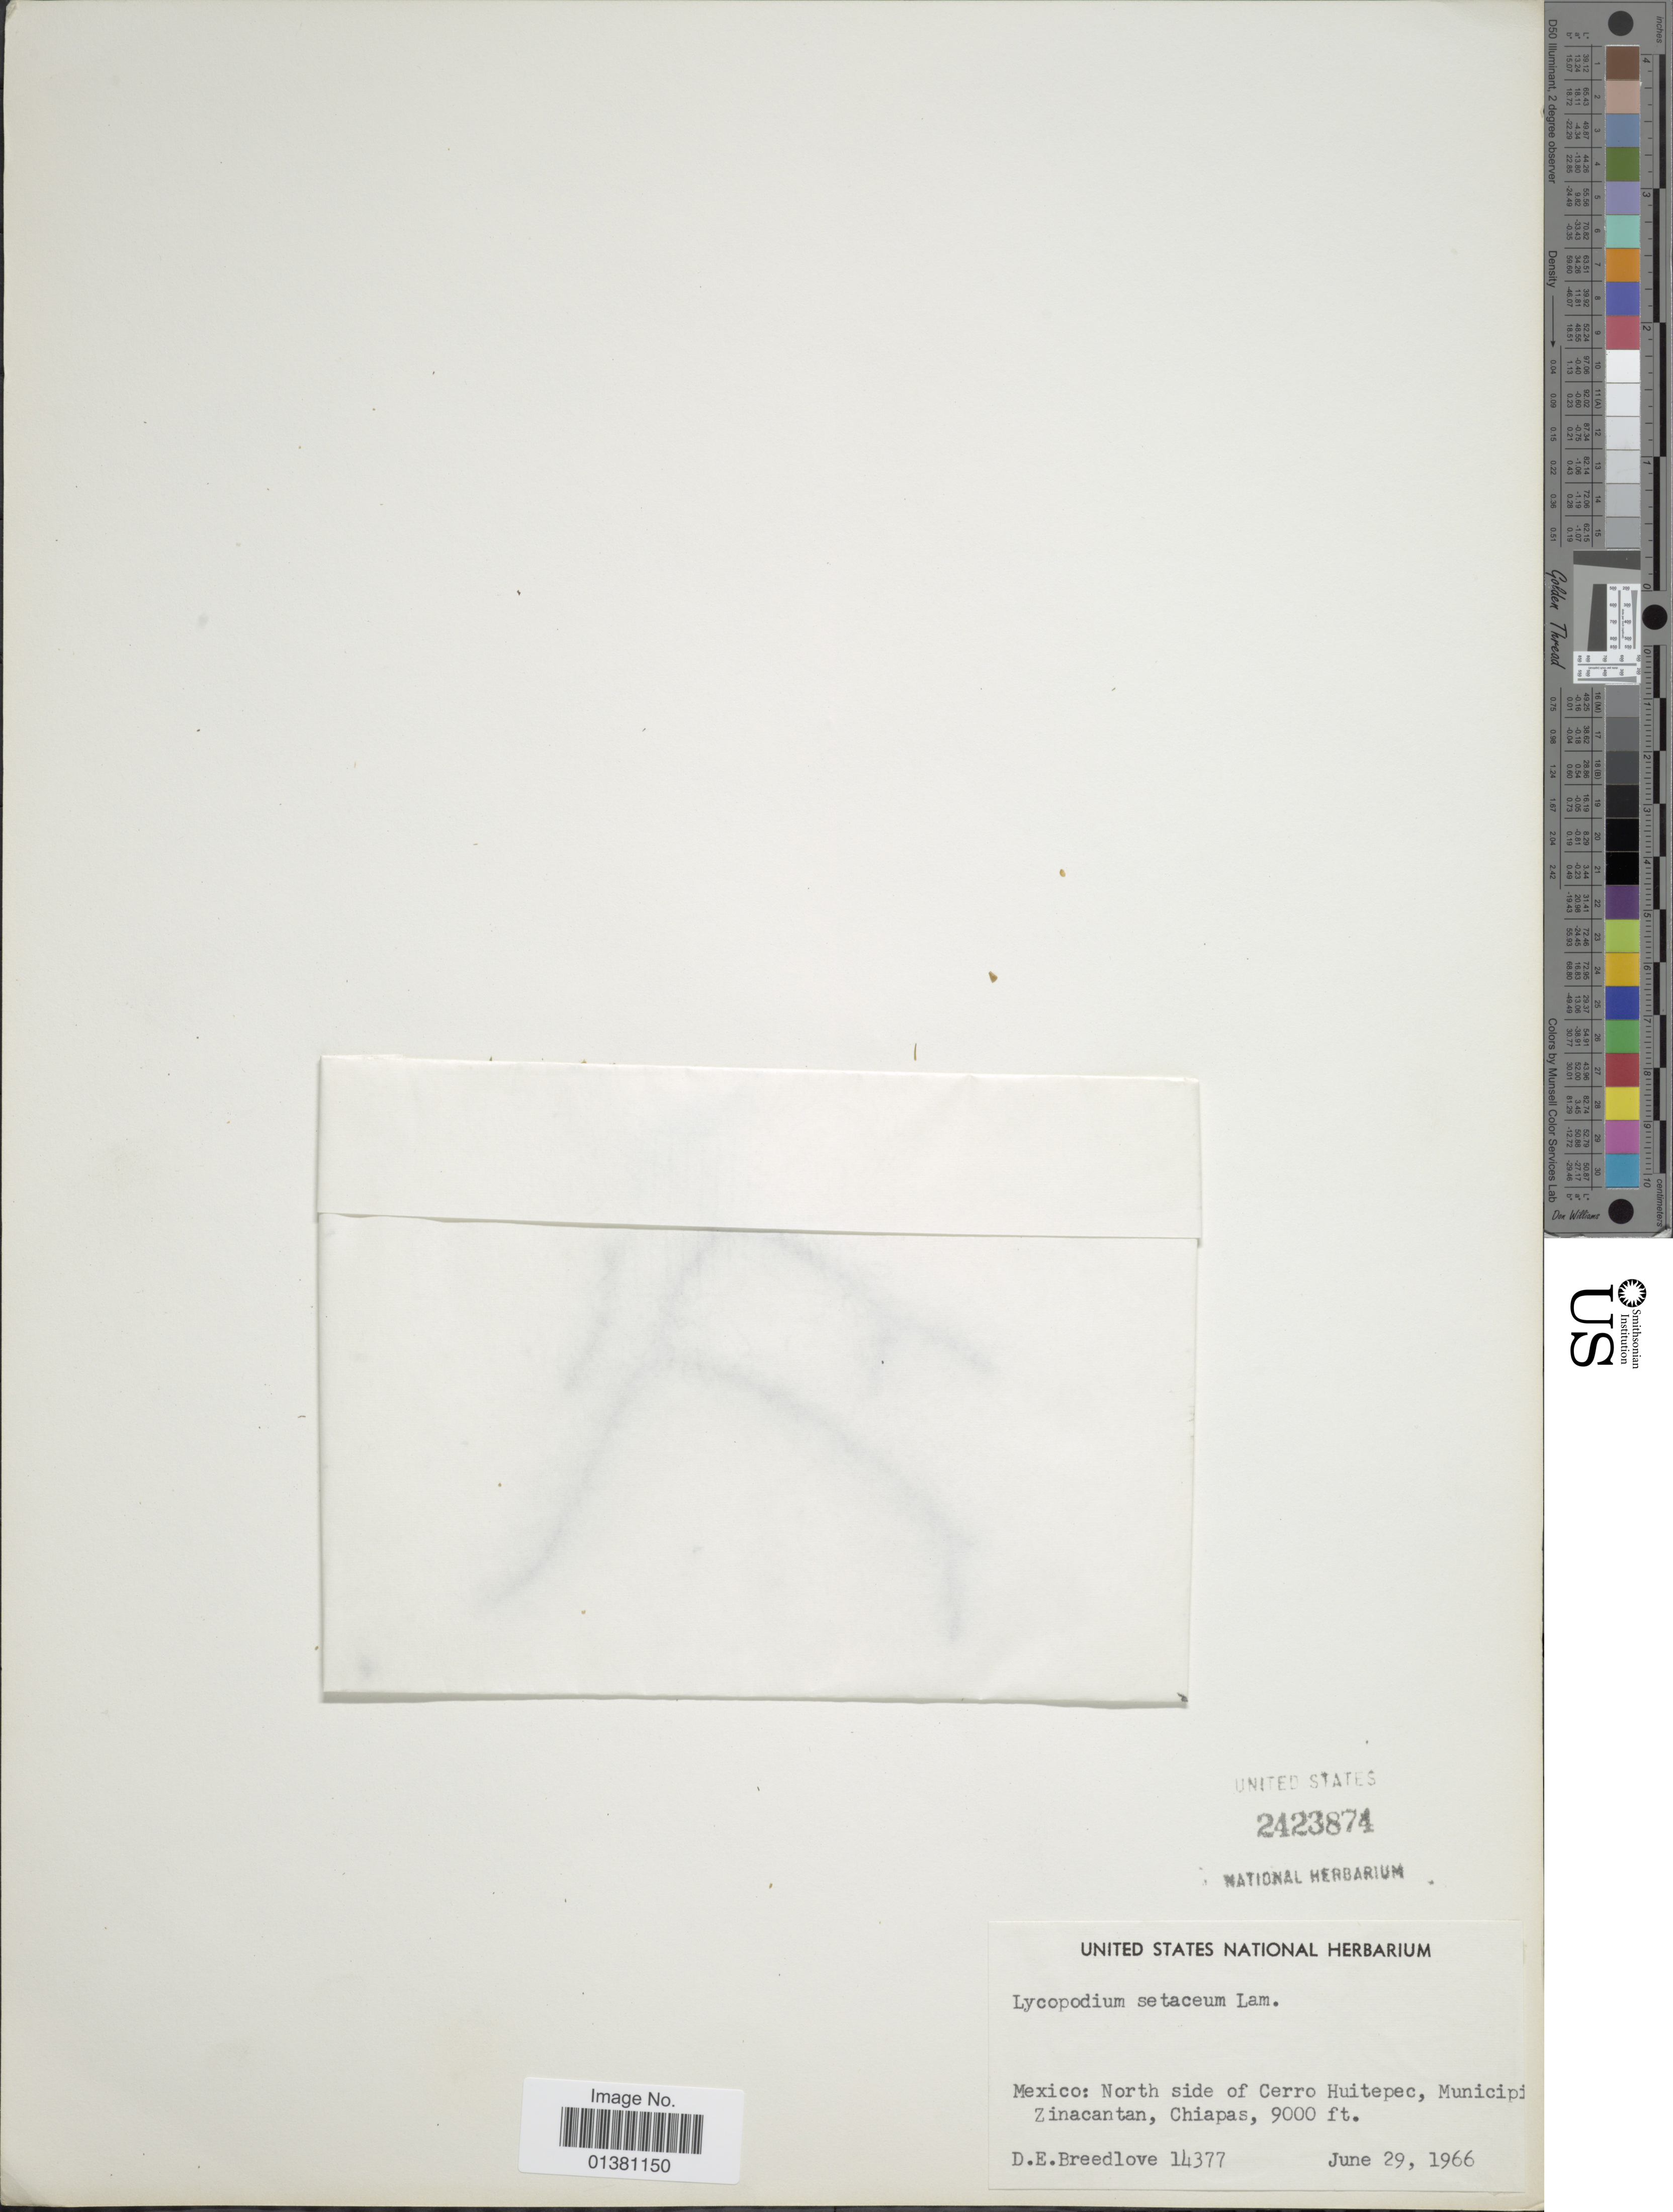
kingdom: Plantae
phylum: Tracheophyta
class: Lycopodiopsida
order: Lycopodiales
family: Lycopodiaceae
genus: Phlegmariurus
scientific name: Phlegmariurus pulcherrimus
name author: (Hook. & Grev.) Á. Löve & D. Löve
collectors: D. E. Breedlove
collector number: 14377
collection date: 1966-06-29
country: Mexico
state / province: Chiapas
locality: North side of Cerro Huitepec, Municipio, Zinacantan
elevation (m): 2743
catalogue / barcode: US 2423874